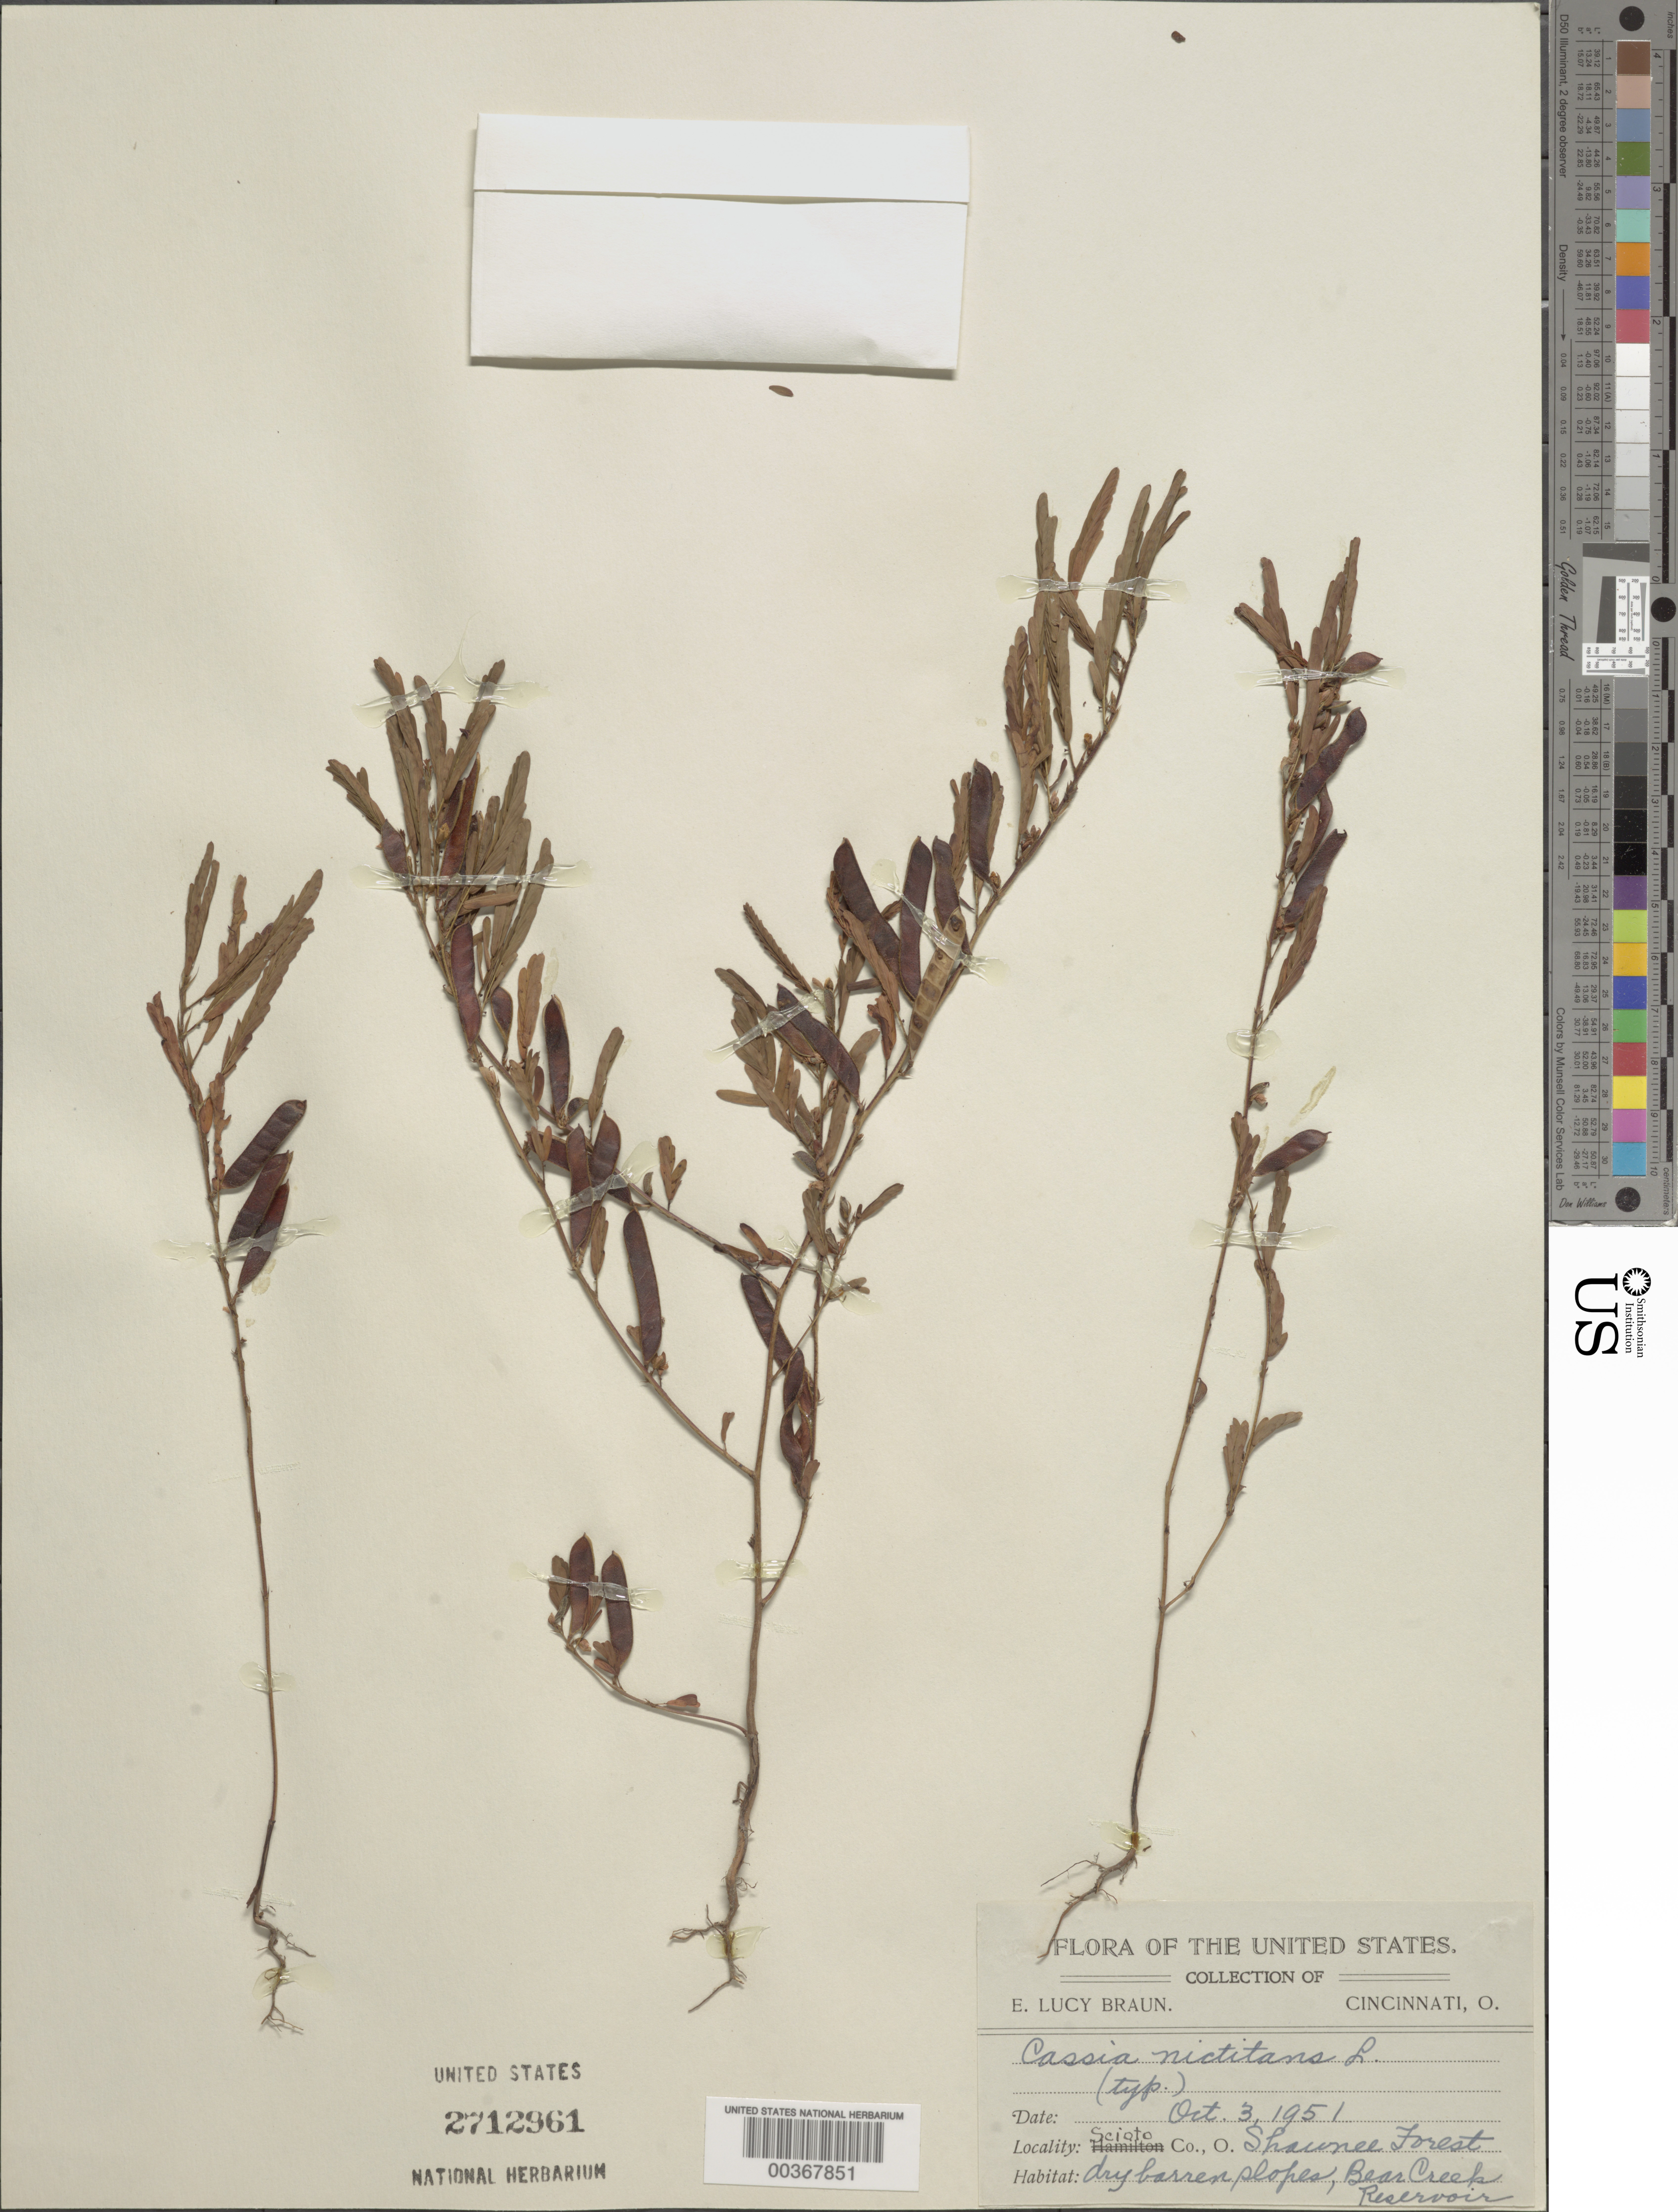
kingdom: Plantae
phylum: Tracheophyta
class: Magnoliopsida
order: Fabales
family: Fabaceae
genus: Chamaecrista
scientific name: Chamaecrista nictitans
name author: (L.) Moench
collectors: E. L. Braun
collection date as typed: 03 Oct 1951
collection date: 1951-10-03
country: United States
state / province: Ohio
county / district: Scioto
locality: Shawnee forest; bear creek reservoir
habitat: Dry barren slopes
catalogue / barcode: US 2712961